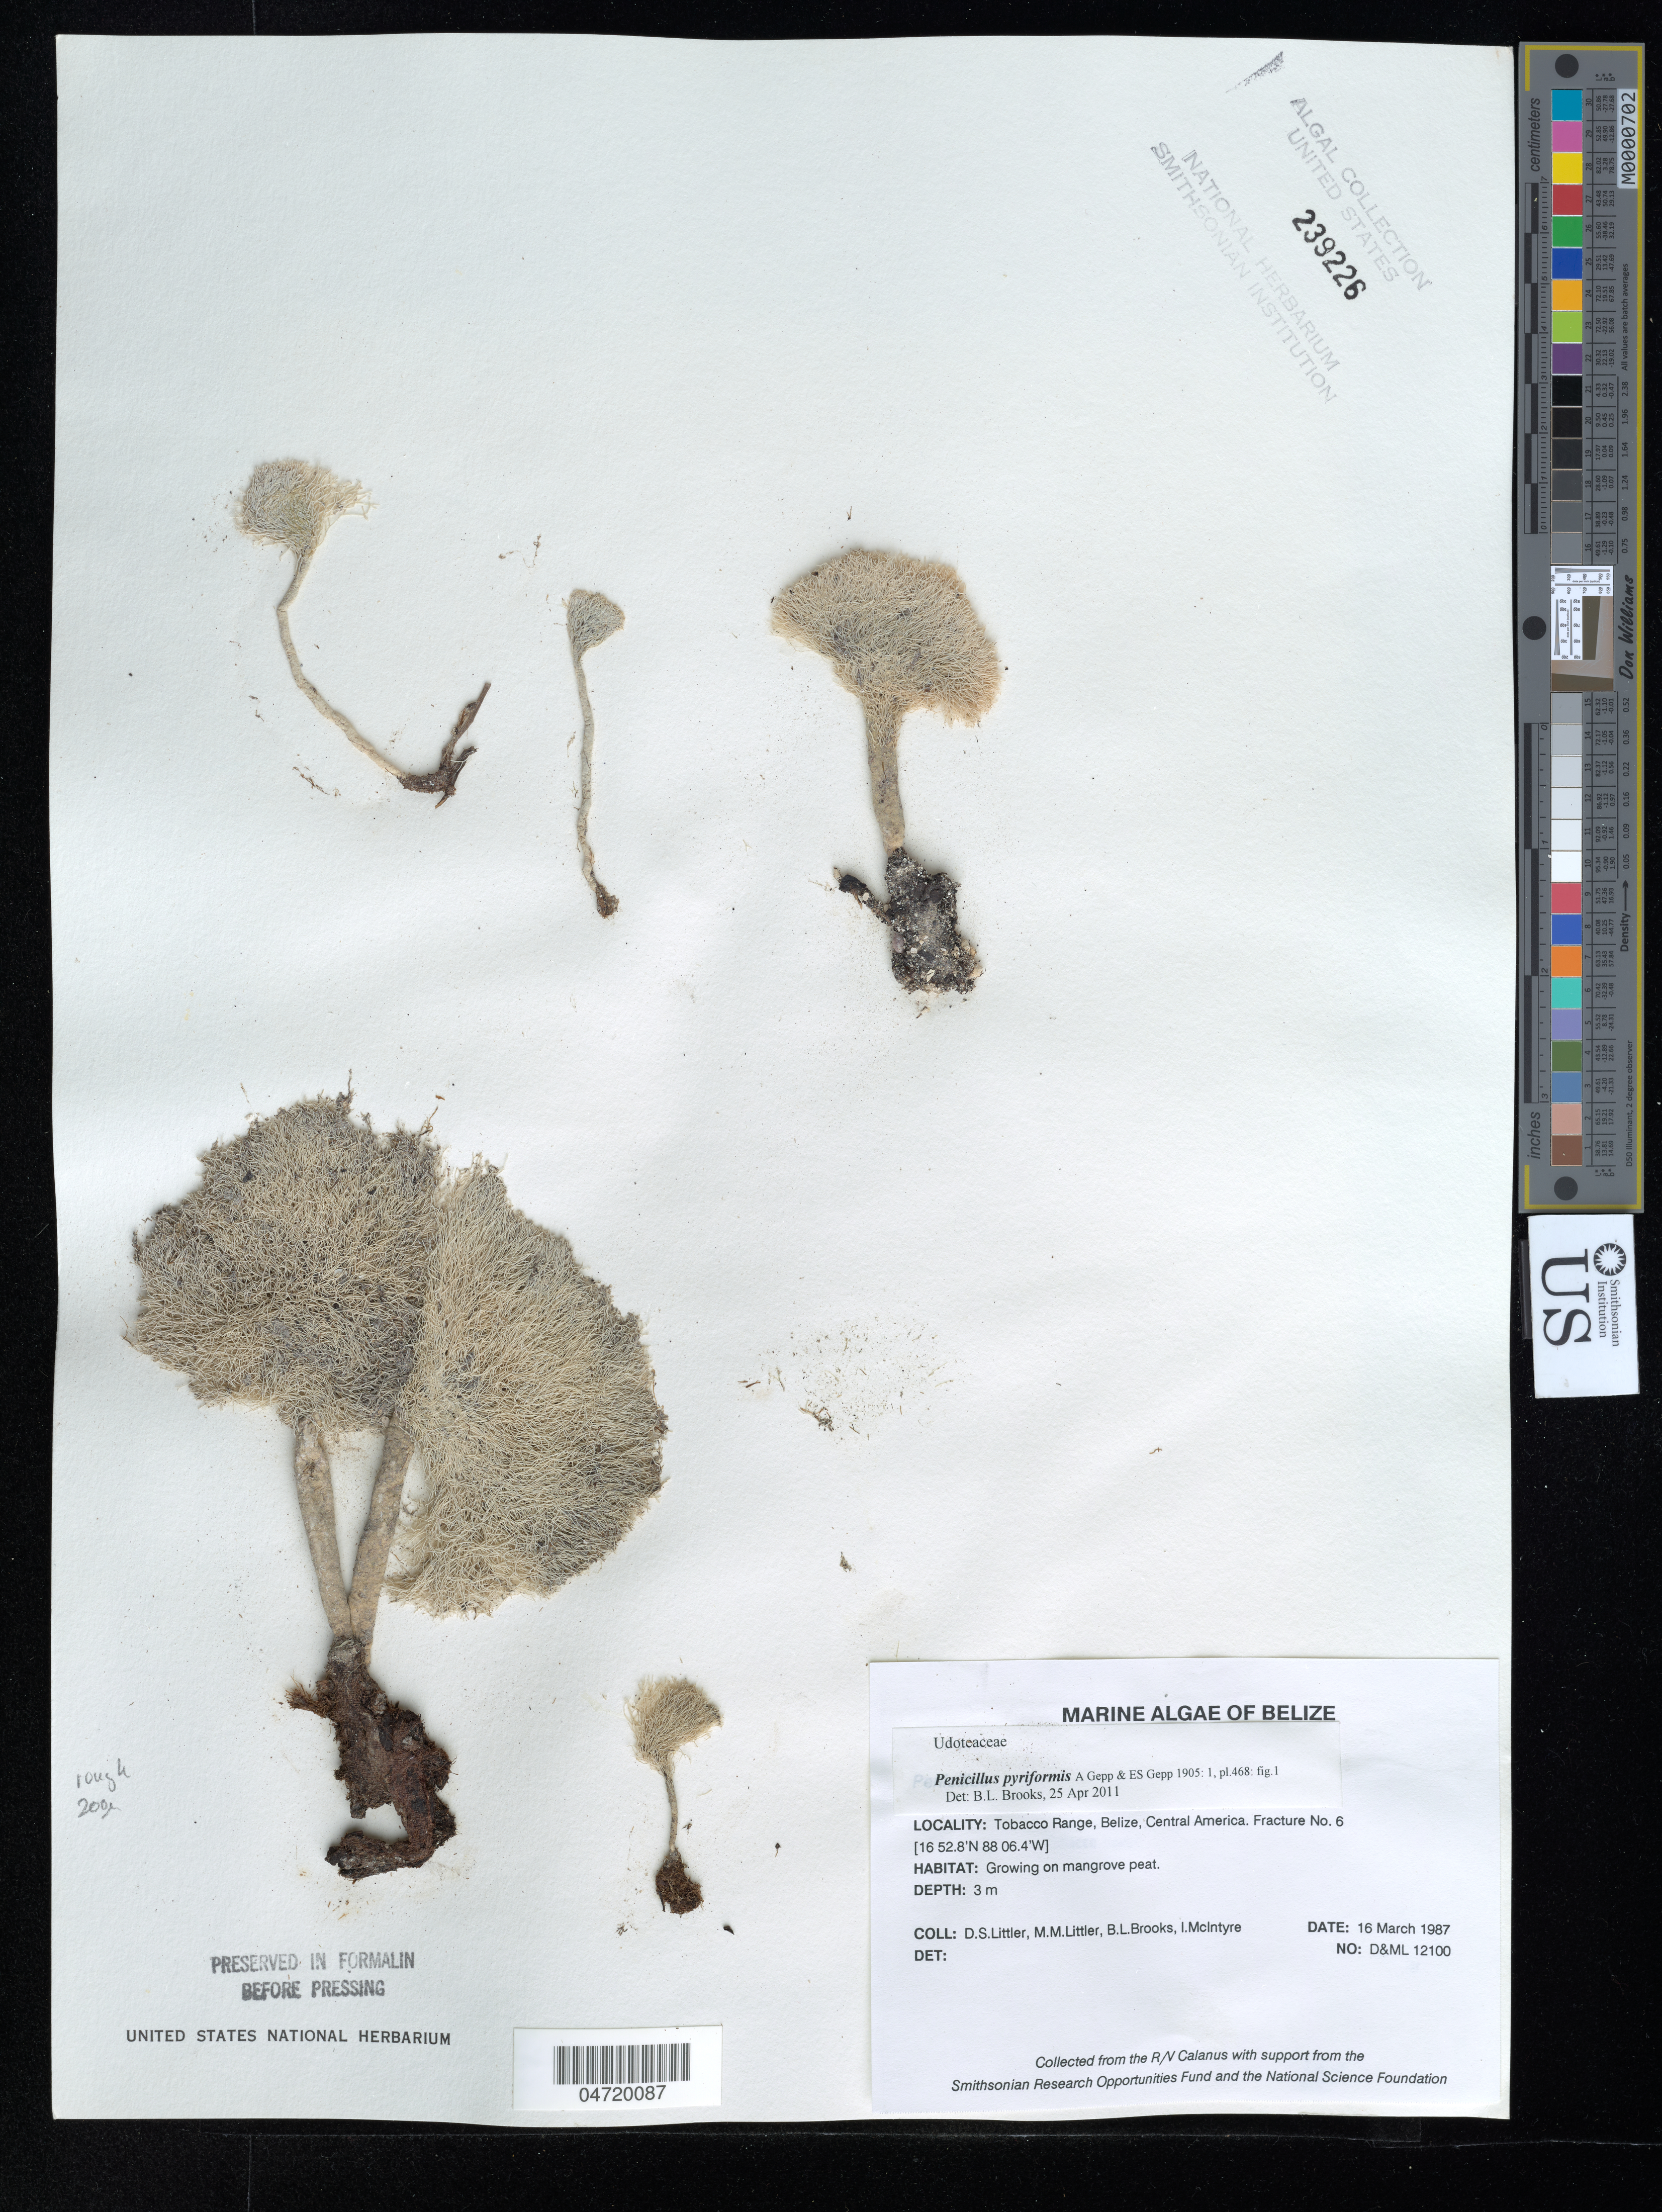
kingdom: Plantae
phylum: Chlorophyta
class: Ulvophyceae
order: Bryopsidales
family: Udoteaceae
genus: Penicillus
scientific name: Penicillus pyriformis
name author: A. Gepp & E. Gepp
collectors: D. S. Littler, M. M. Littler, B. Brooks & I. McIntyre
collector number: D&ML12100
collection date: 1987-03-16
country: Belize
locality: Tobacco Range. Fracture No. 6.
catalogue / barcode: US 239226